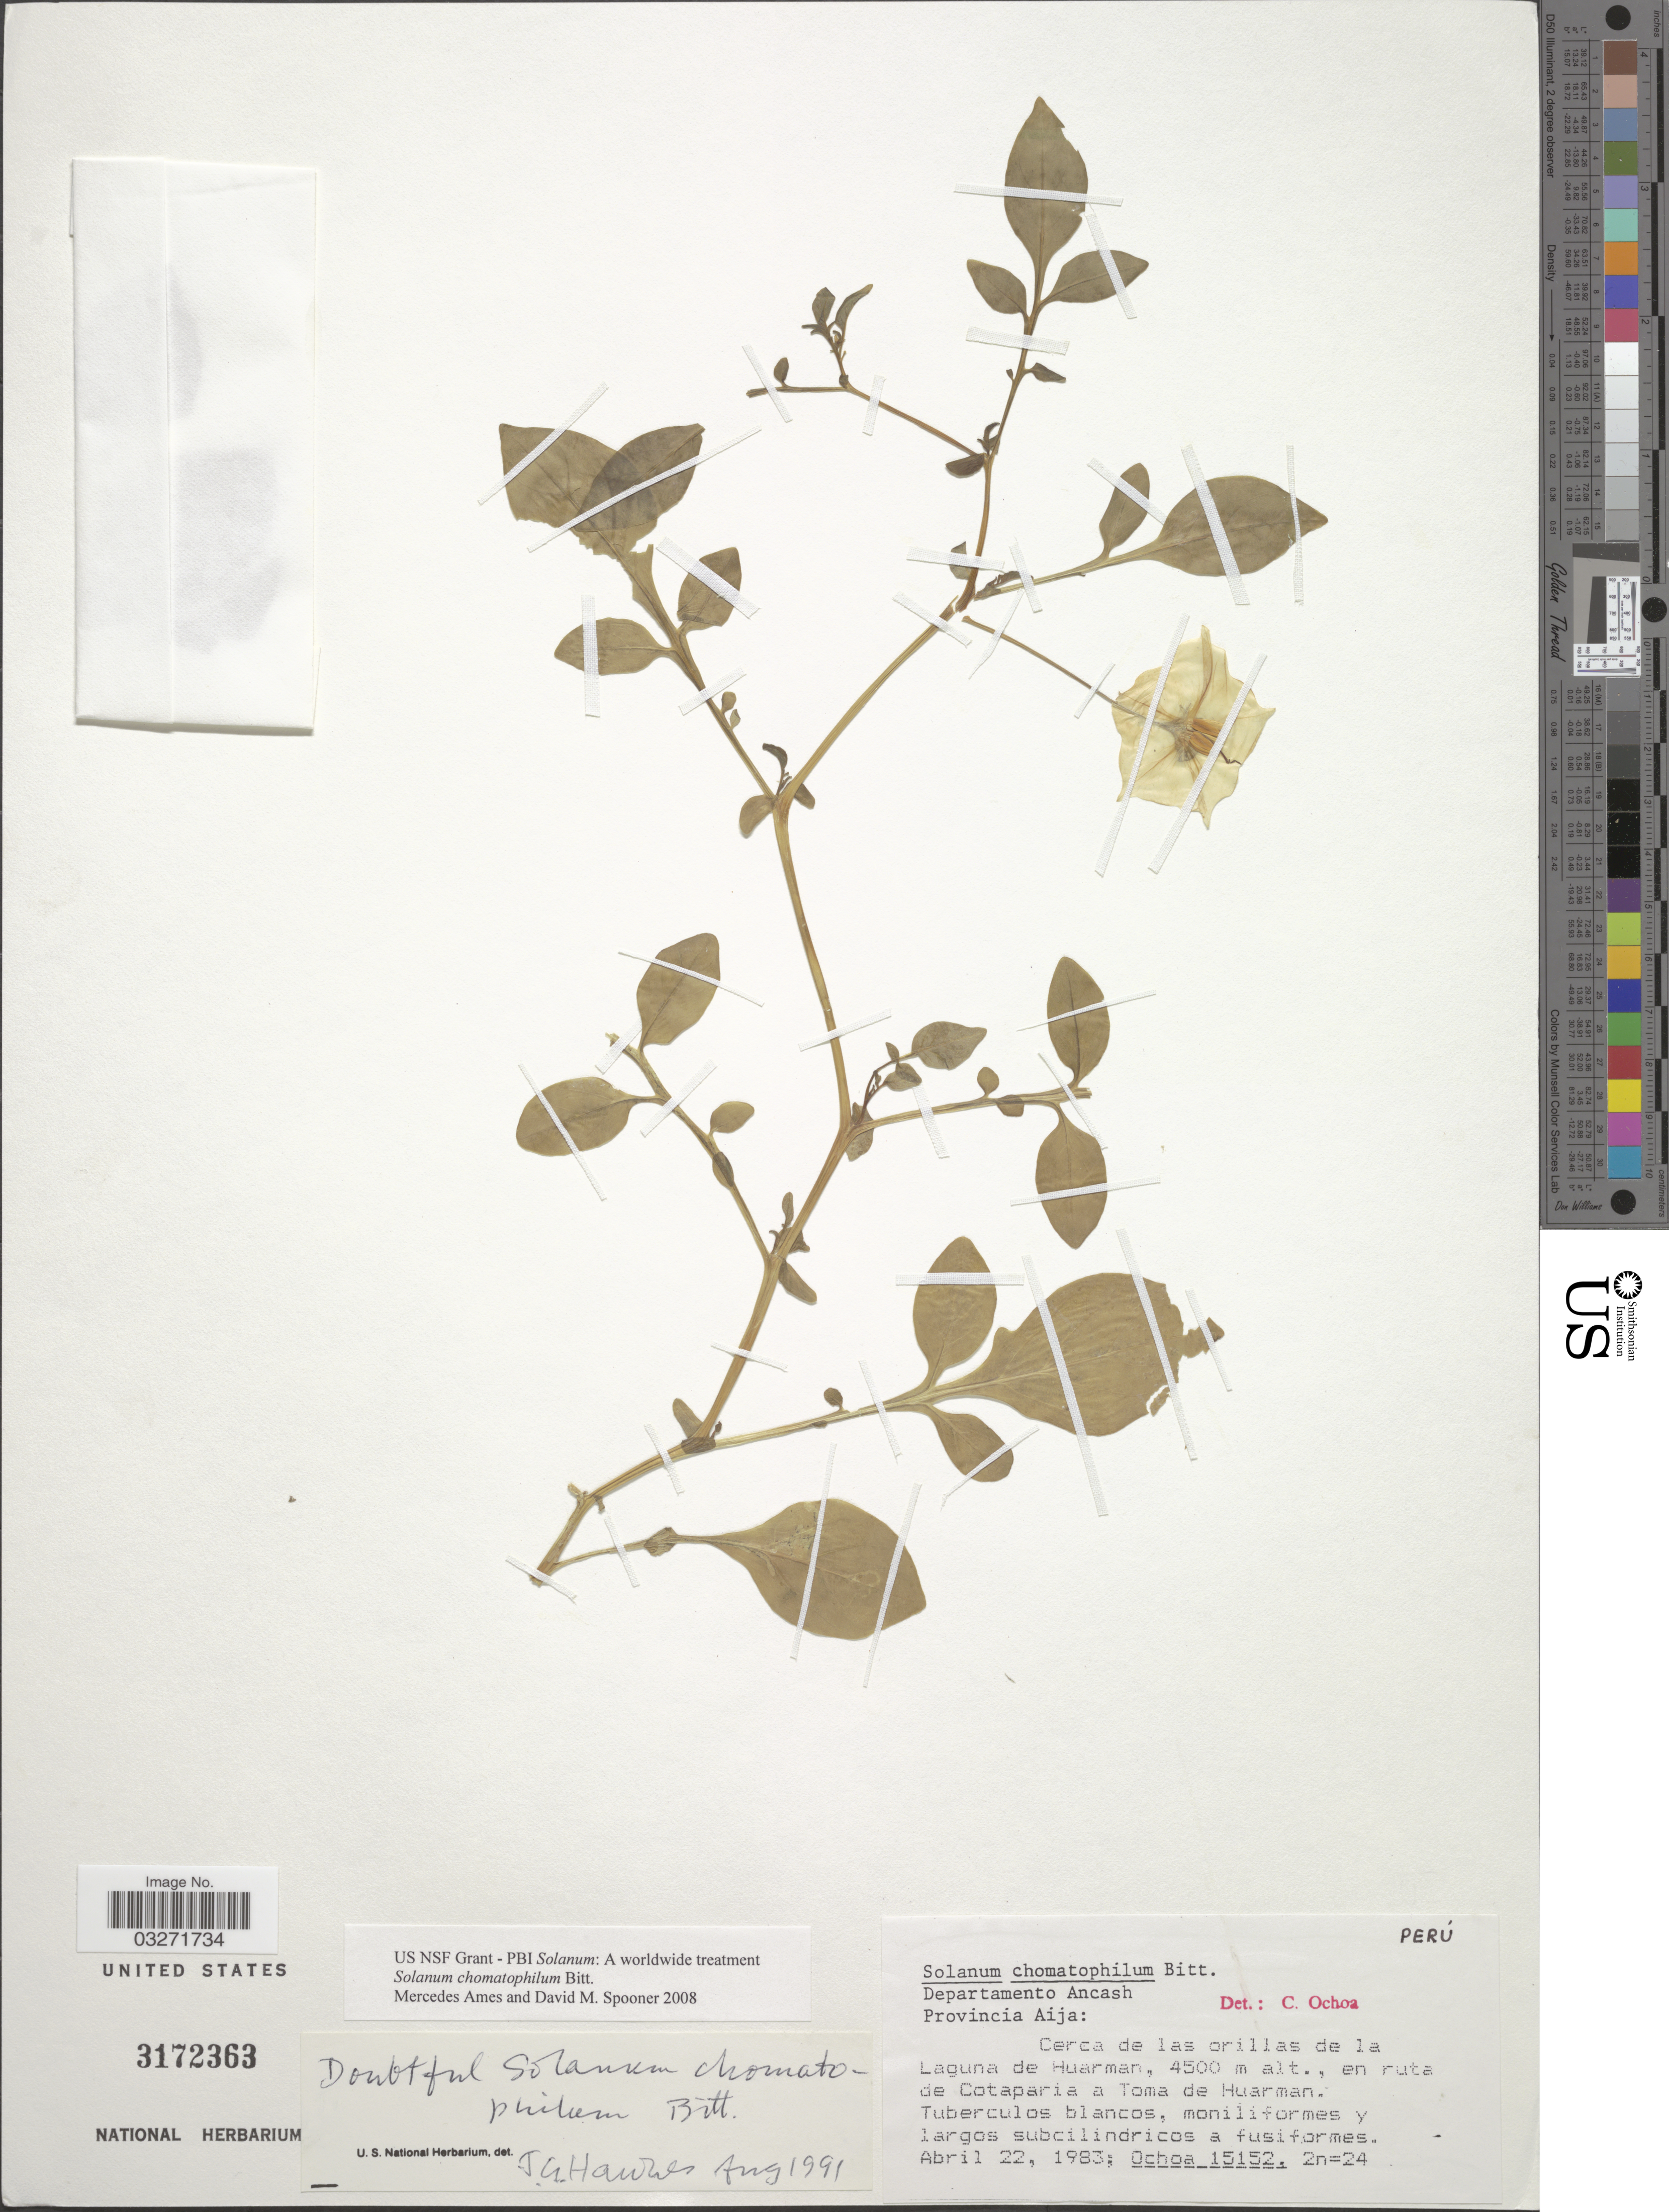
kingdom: Plantae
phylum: Tracheophyta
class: Magnoliopsida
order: Solanales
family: Solanaceae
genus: Solanum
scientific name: Solanum chomatophilum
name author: Bitter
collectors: -. Ochoa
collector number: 15152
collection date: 1983-04-22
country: Peru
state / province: Ancash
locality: Provincia Aija: Cerca de las orillas de la Laguna de Huarman, en ruta de Cotaparia a Toma de Huarman.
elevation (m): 4500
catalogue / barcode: US 3172363